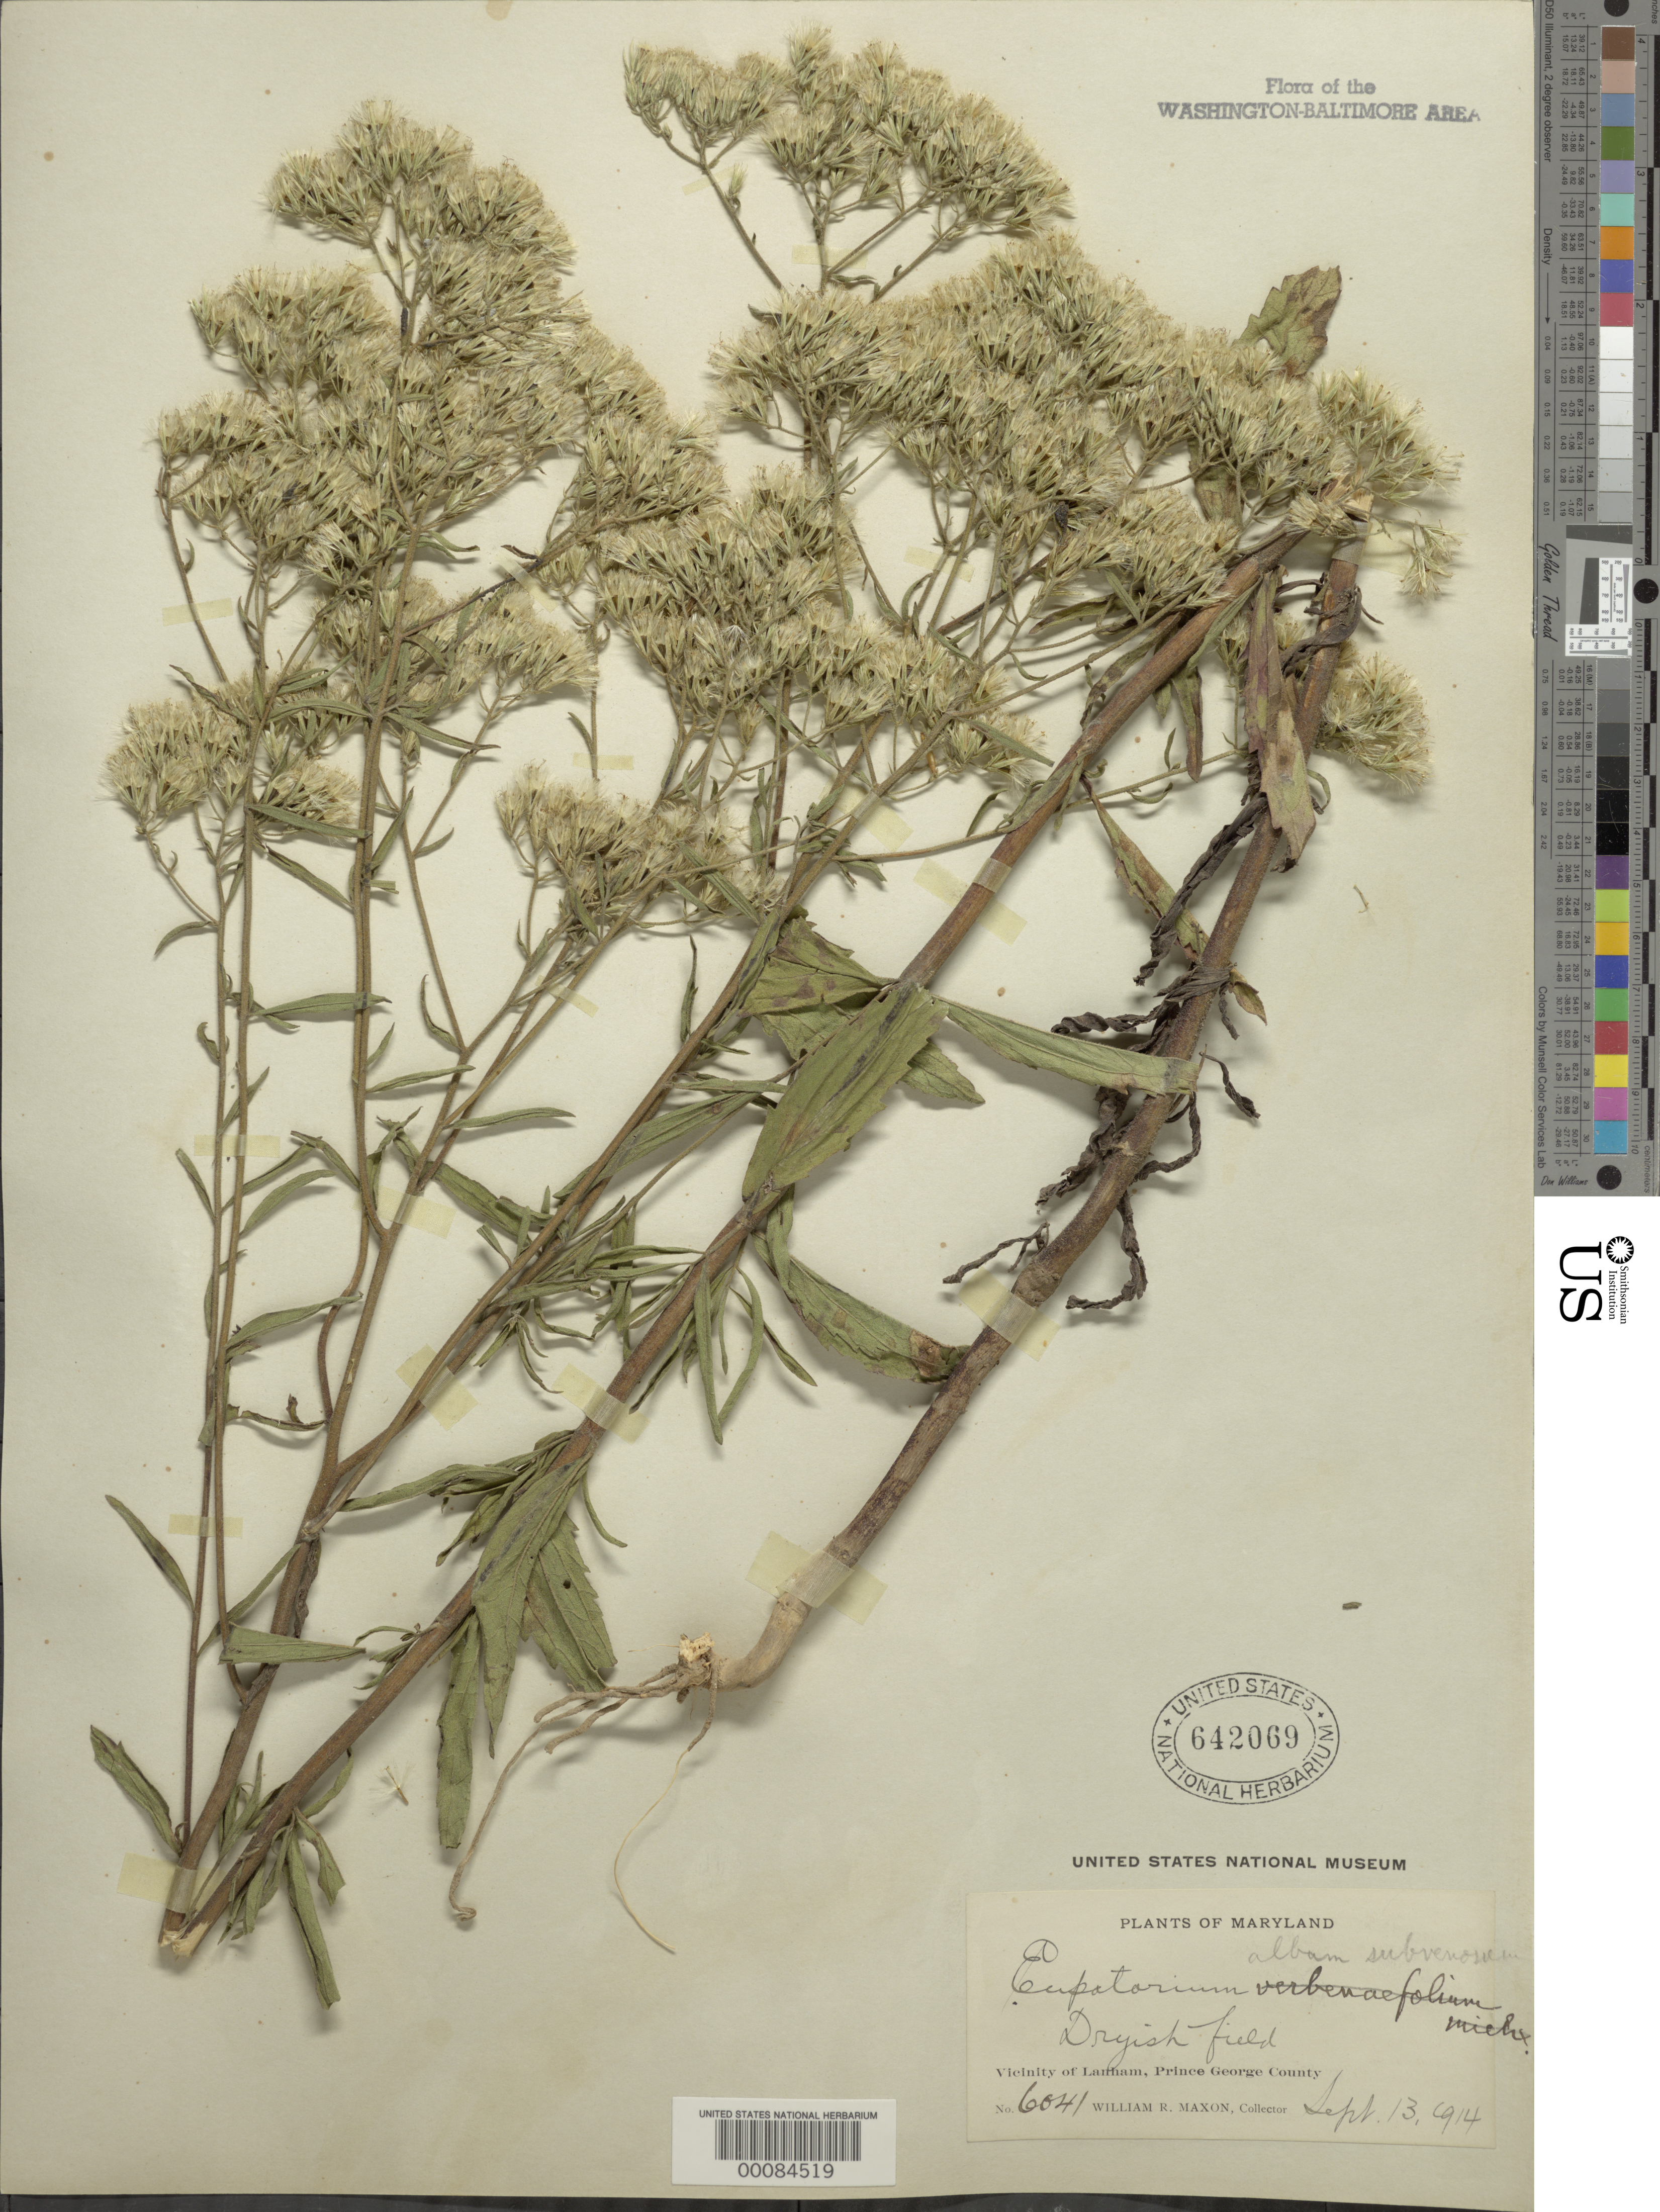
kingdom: Plantae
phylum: Tracheophyta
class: Magnoliopsida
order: Asterales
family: Asteraceae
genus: Eupatorium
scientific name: Eupatorium album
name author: L.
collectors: W. R. Maxon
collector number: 6041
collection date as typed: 13 Sep 1914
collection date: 1914-09-13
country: United States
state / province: Maryland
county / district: Prince George's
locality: Lanham Vicinity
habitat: Dryish field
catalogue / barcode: US 642069